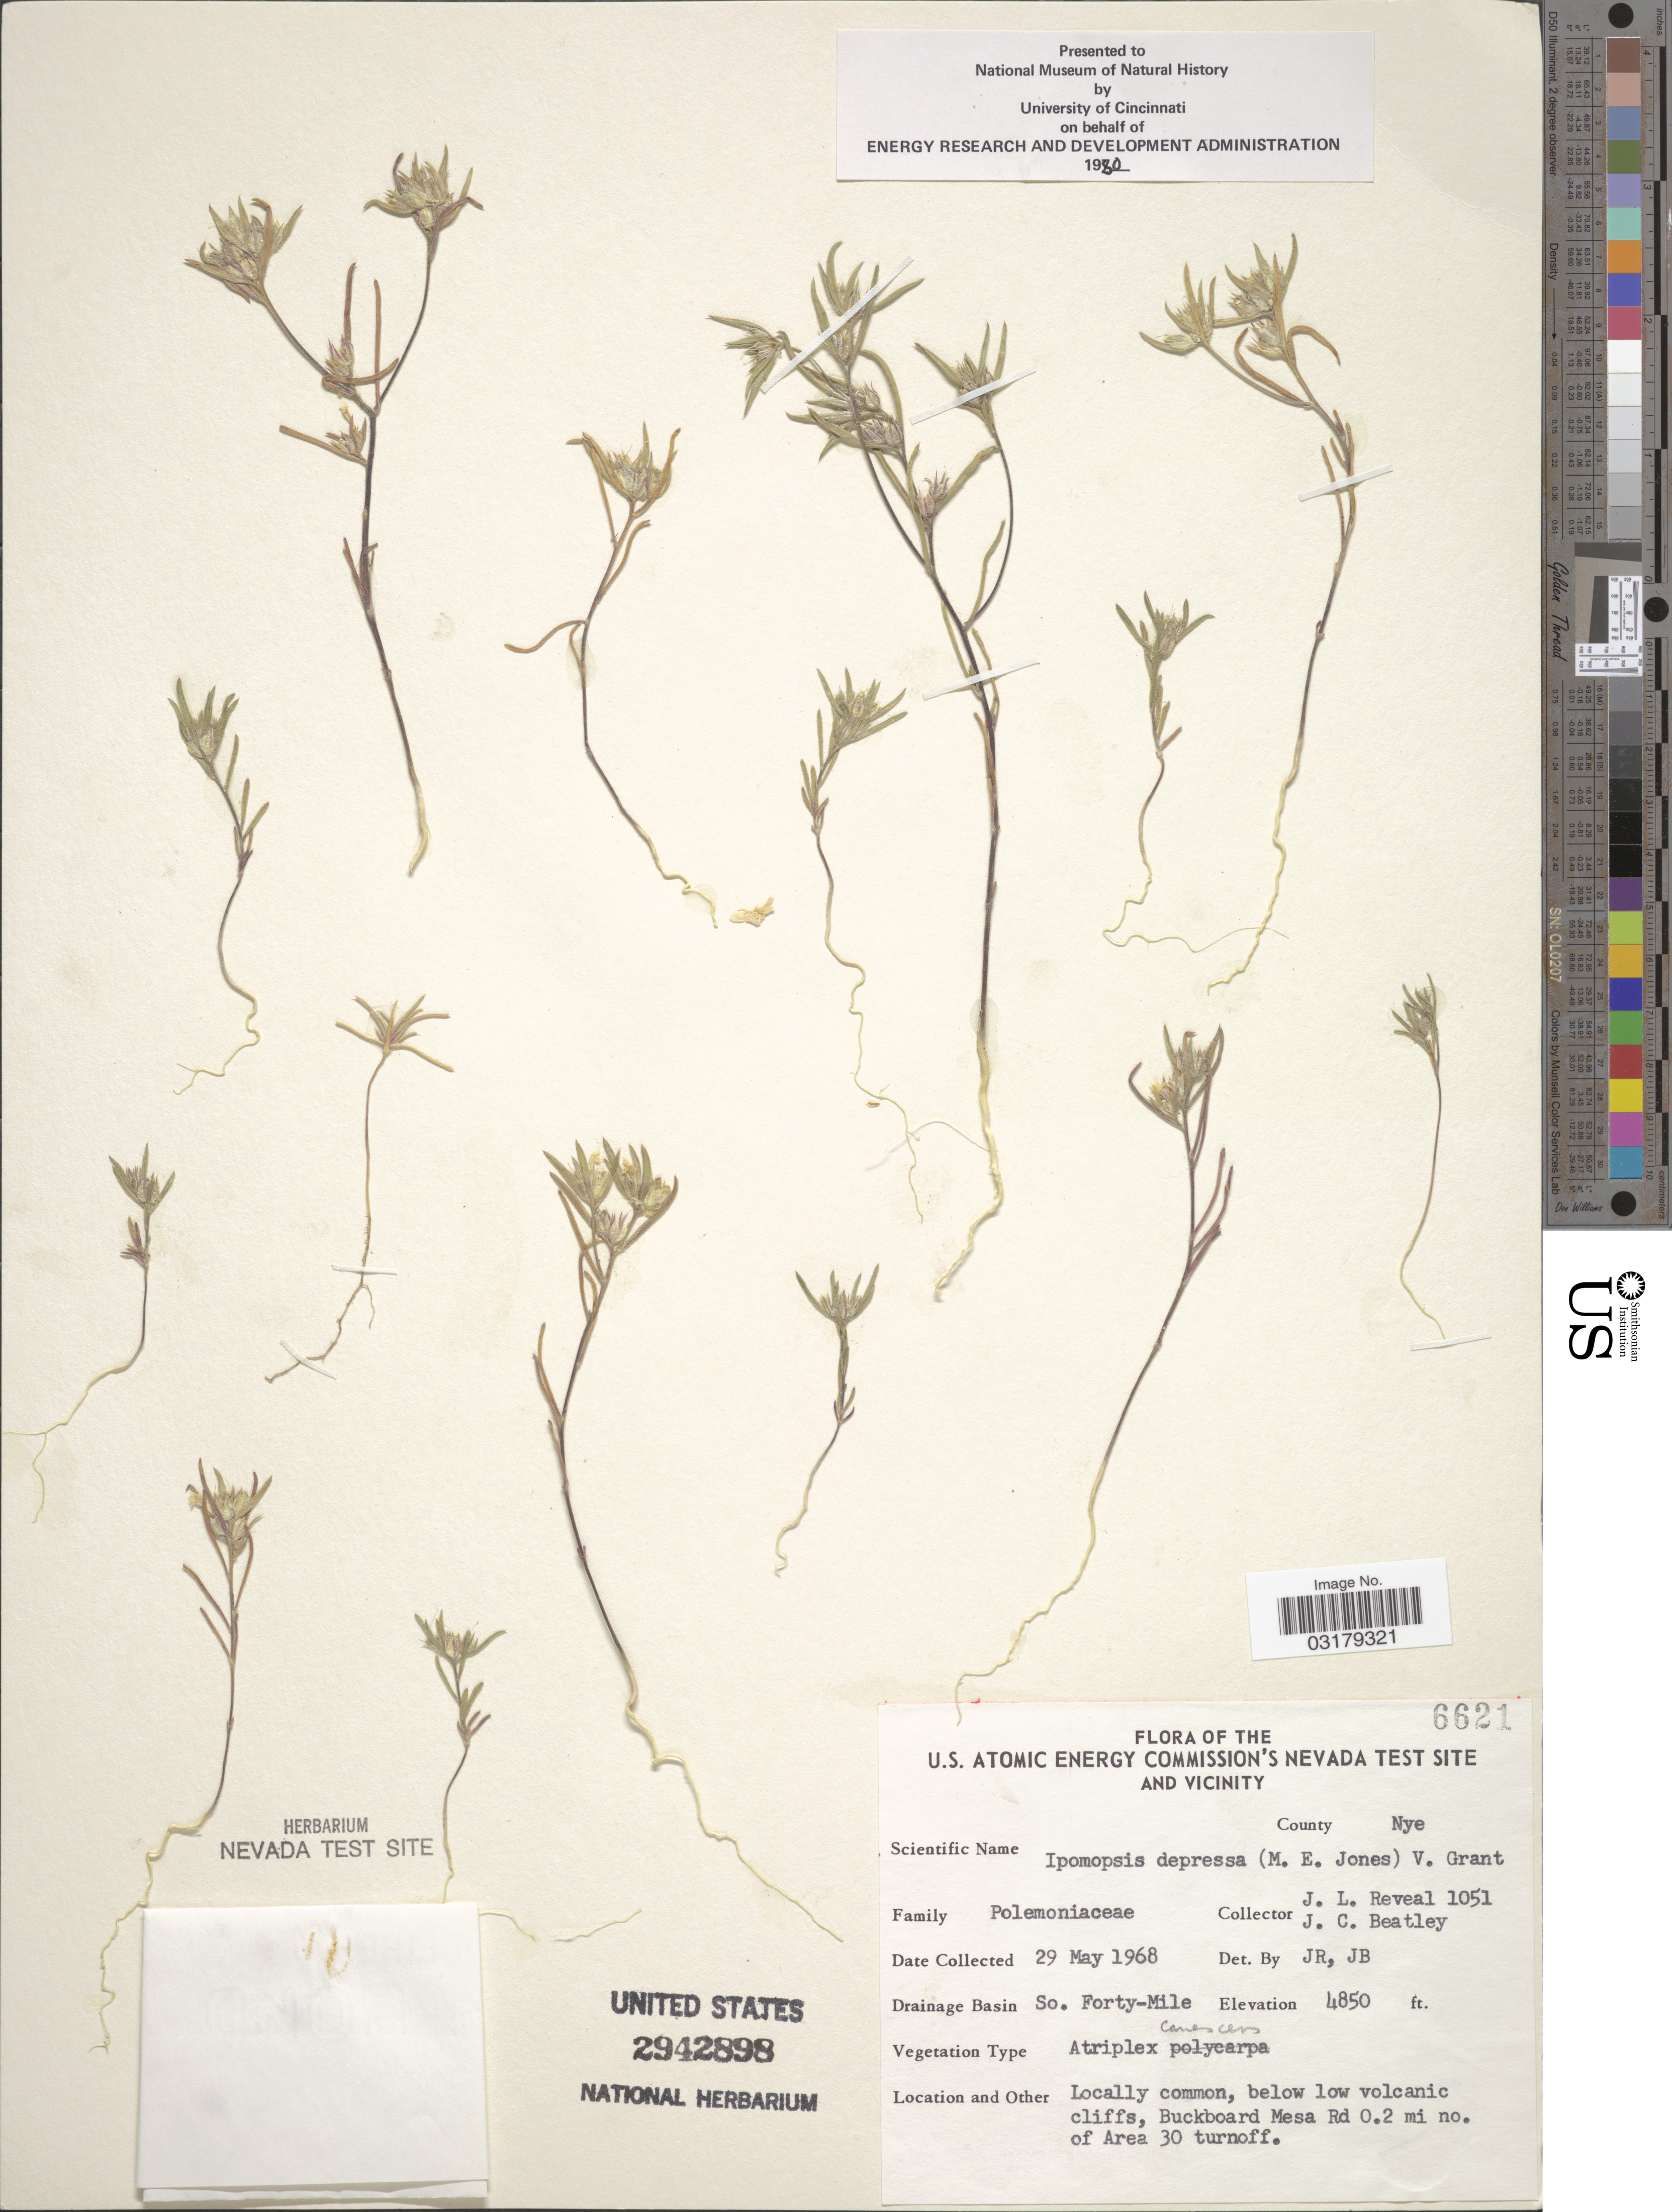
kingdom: Plantae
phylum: Tracheophyta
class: Magnoliopsida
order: Ericales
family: Polemoniaceae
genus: Ipomopsis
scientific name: Ipomopsis depressa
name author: (M.E. Jones ex A. Gray) V.E. Grant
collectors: J. C. Beatley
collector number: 6621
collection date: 1968-05-29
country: United States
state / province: Nevada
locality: The U.S. Atomic Energy Commission's Nevada test site and vicinity. County Nye. Drainage Basin So. Forty-Mile. Locally common, below low volcanic cliffs, Buckboard Mesa Rd 0.2 mi no. of Area 30 turnoff.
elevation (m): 1478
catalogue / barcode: US 2942898